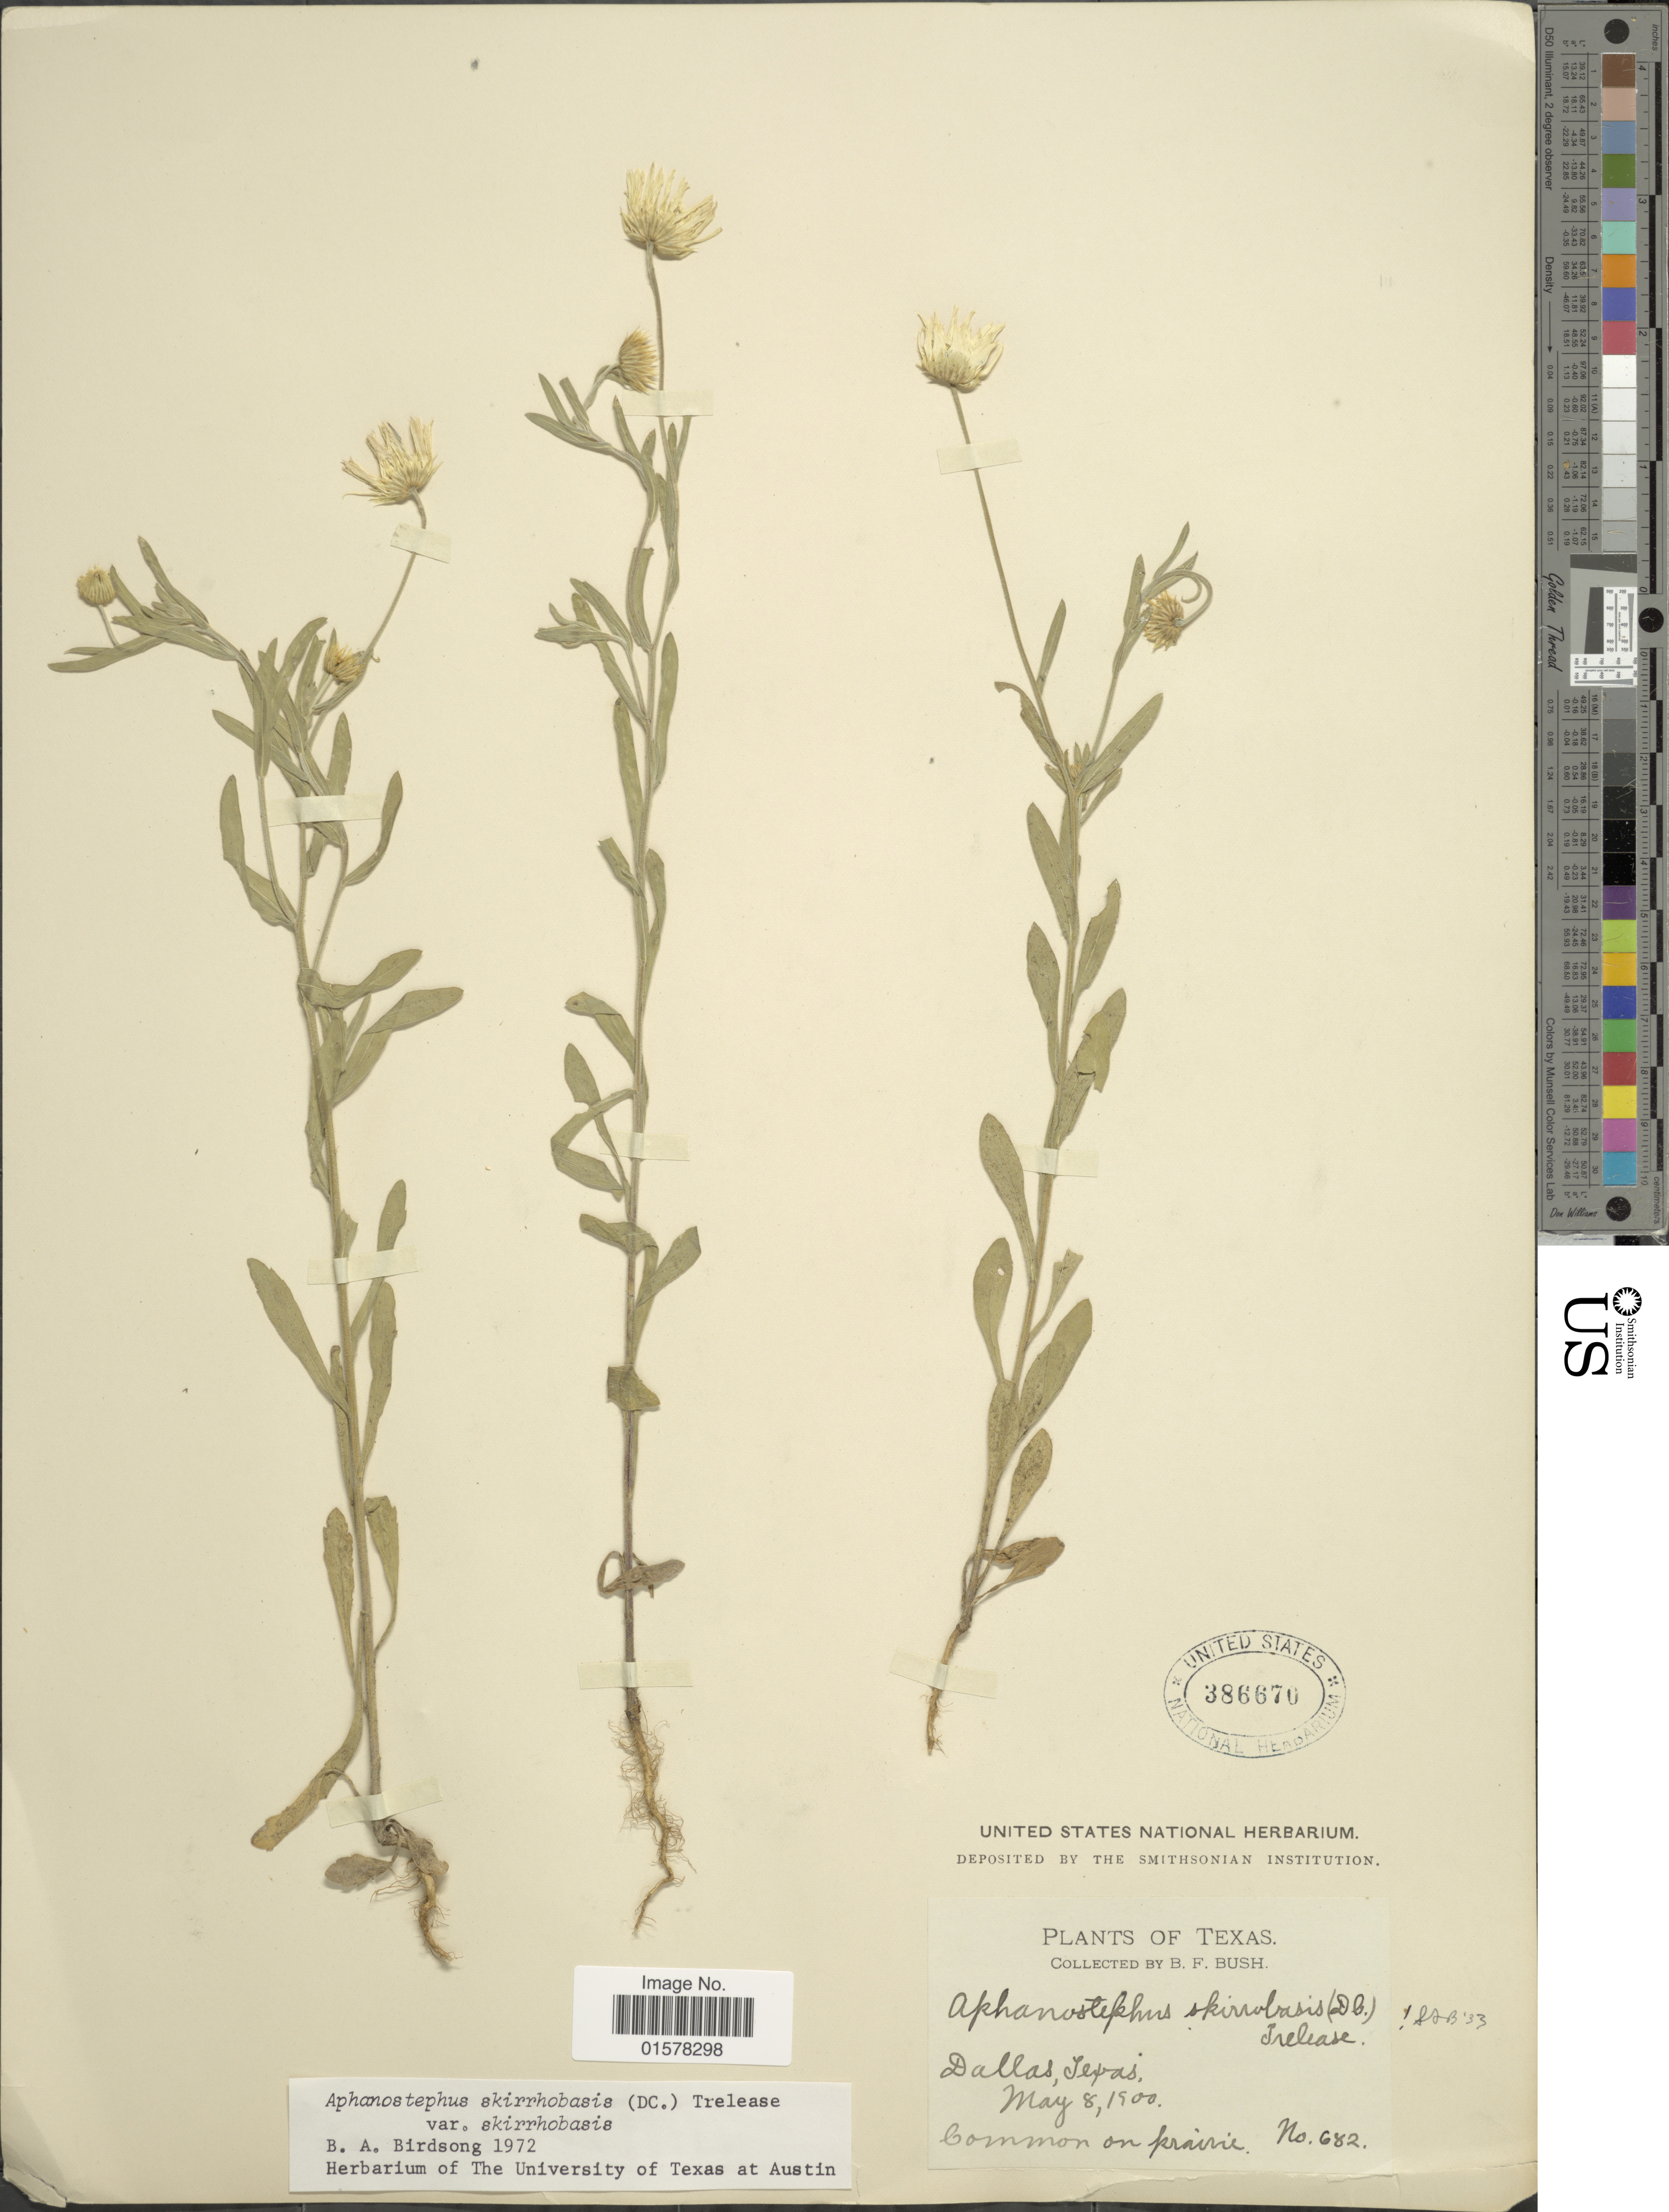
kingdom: Plantae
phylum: Tracheophyta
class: Magnoliopsida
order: Asterales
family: Asteraceae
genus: Aphanostephus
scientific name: Aphanostephus skirrhobasis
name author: (DC.) Trel. ex Coville & Branner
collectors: B. F. Bush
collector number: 682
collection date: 1900-05-08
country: United States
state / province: Texas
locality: Dallas, Texas.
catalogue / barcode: US 386670